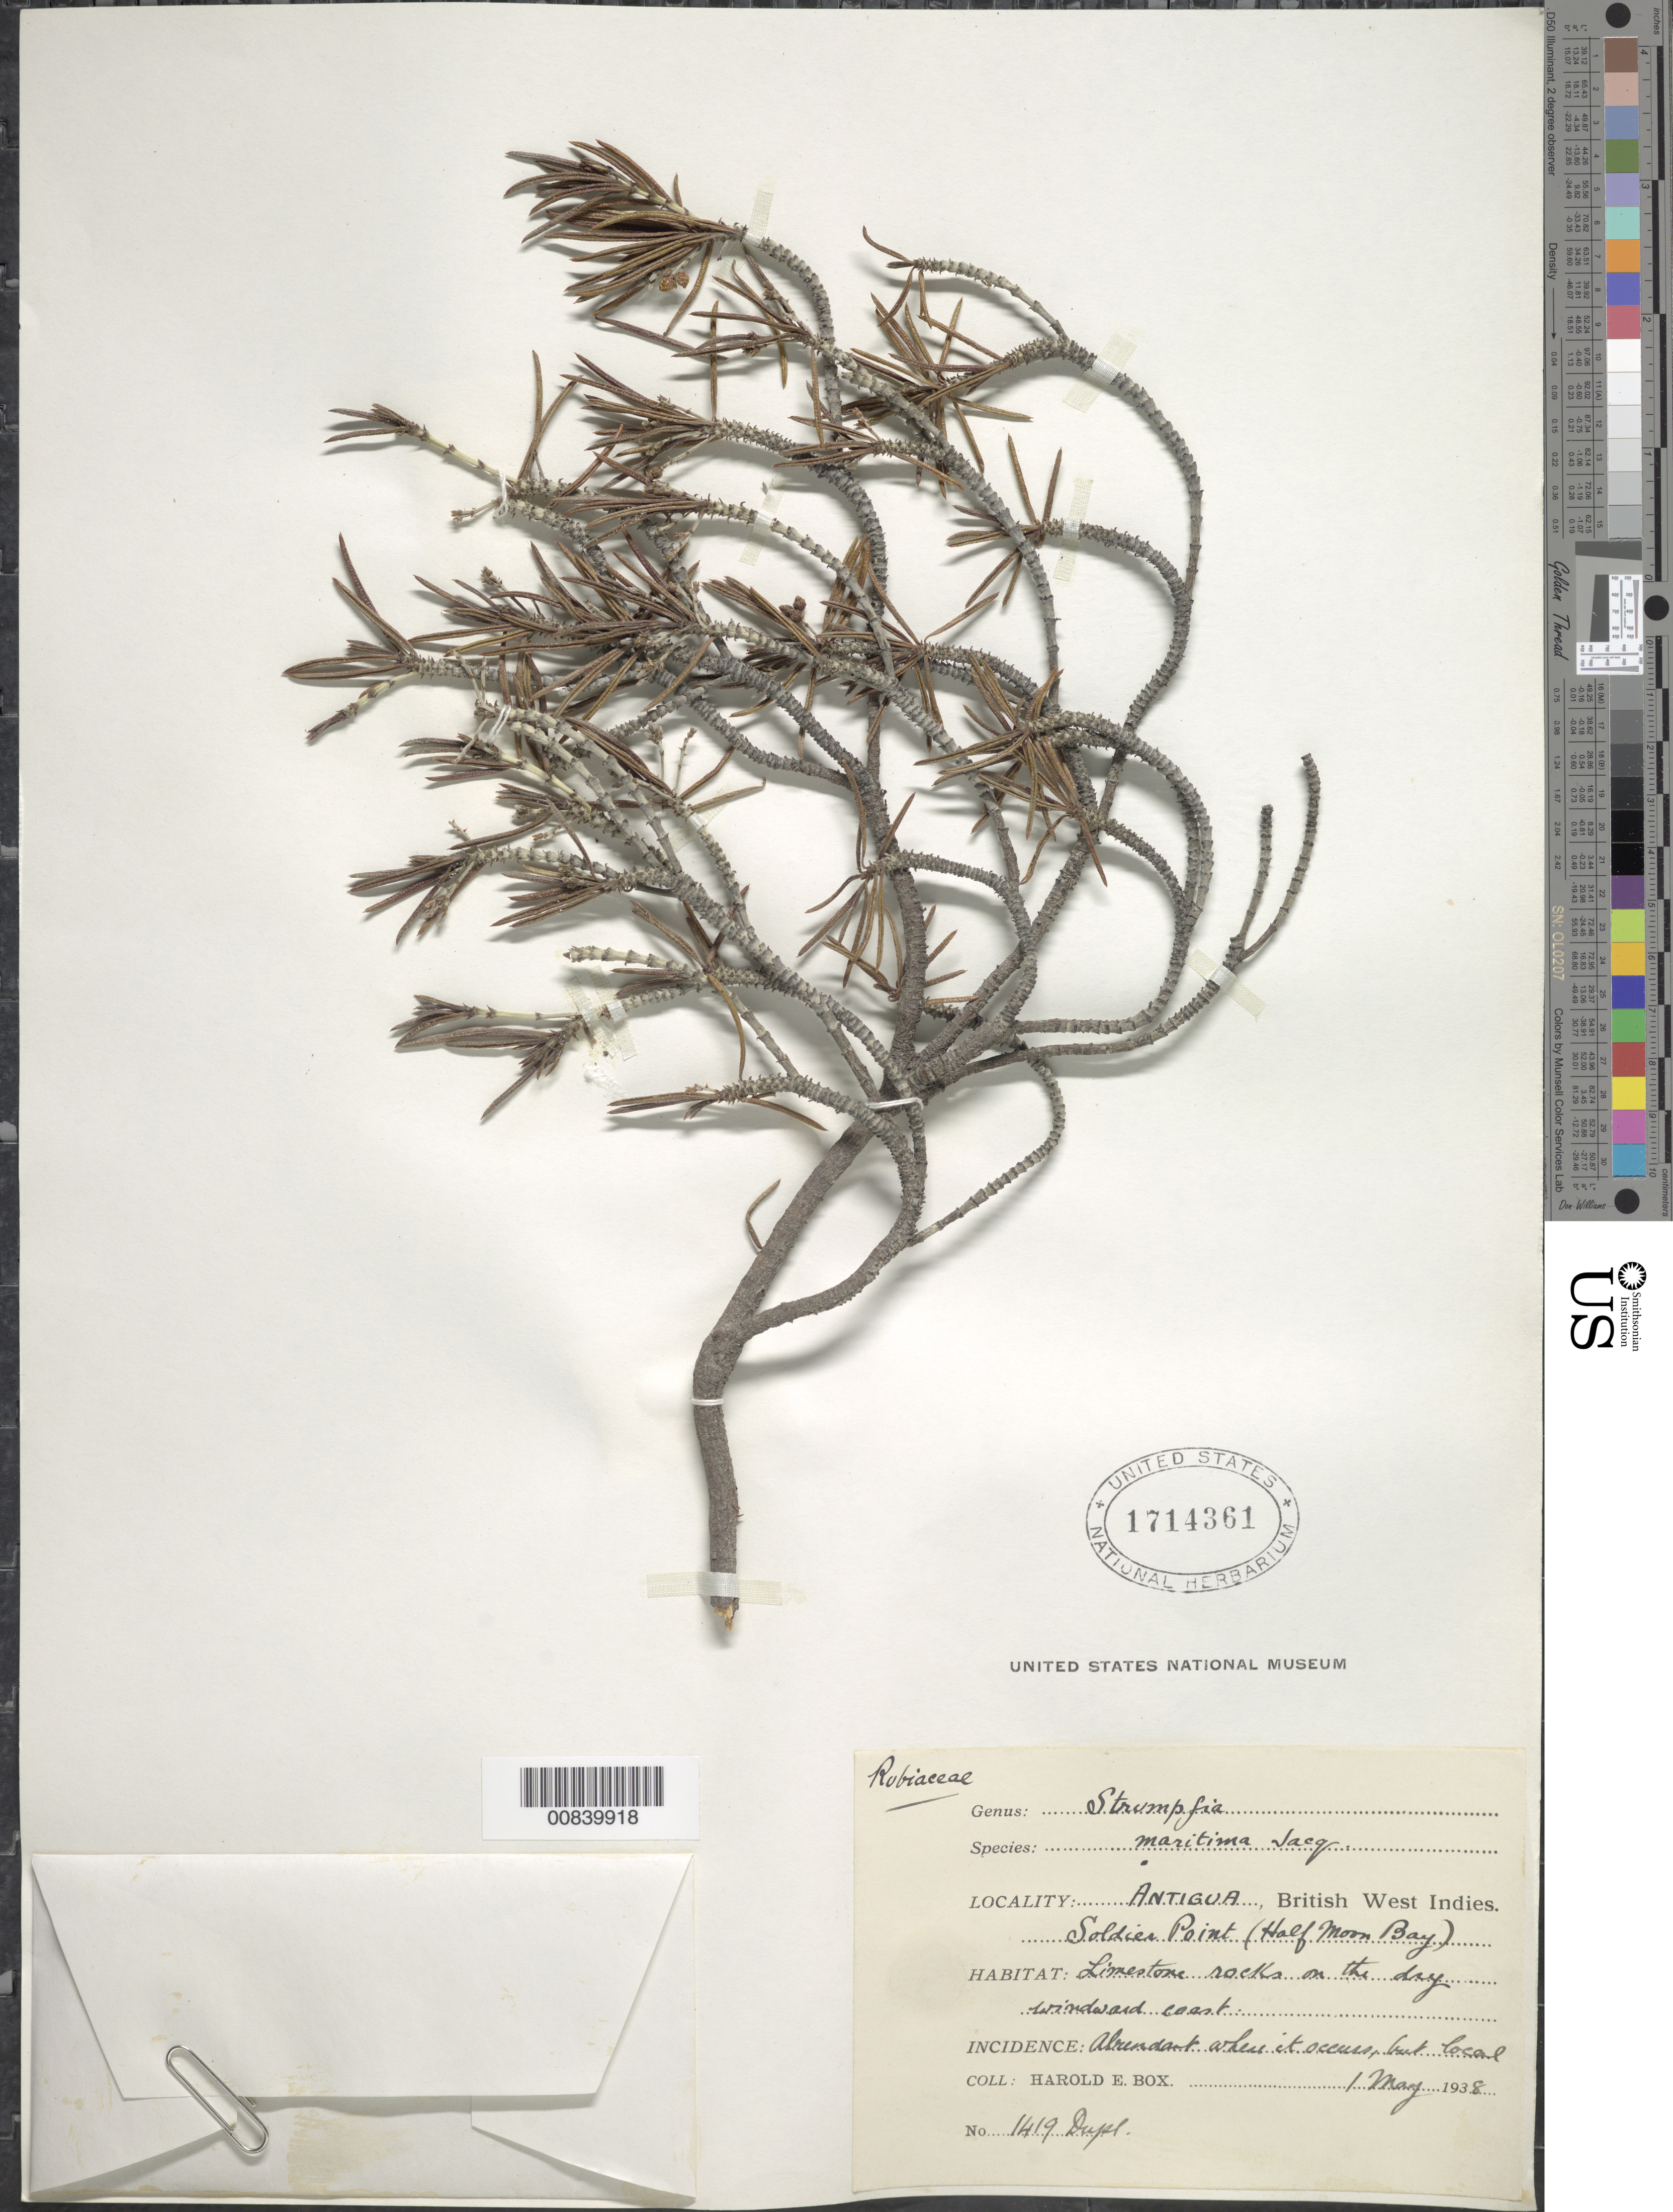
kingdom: Plantae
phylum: Tracheophyta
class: Magnoliopsida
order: Gentianales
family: Rubiaceae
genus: Strumpfia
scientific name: Strumpfia maritima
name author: Jacq.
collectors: H. E. Box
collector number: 1419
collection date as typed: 01 May 1938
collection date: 1938-05-01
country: Antigua and Barbuda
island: Leeward Is.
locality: Soldier Point (Half Moon Bay)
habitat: Limestone rocks on the dry windward coast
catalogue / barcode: US 1714361